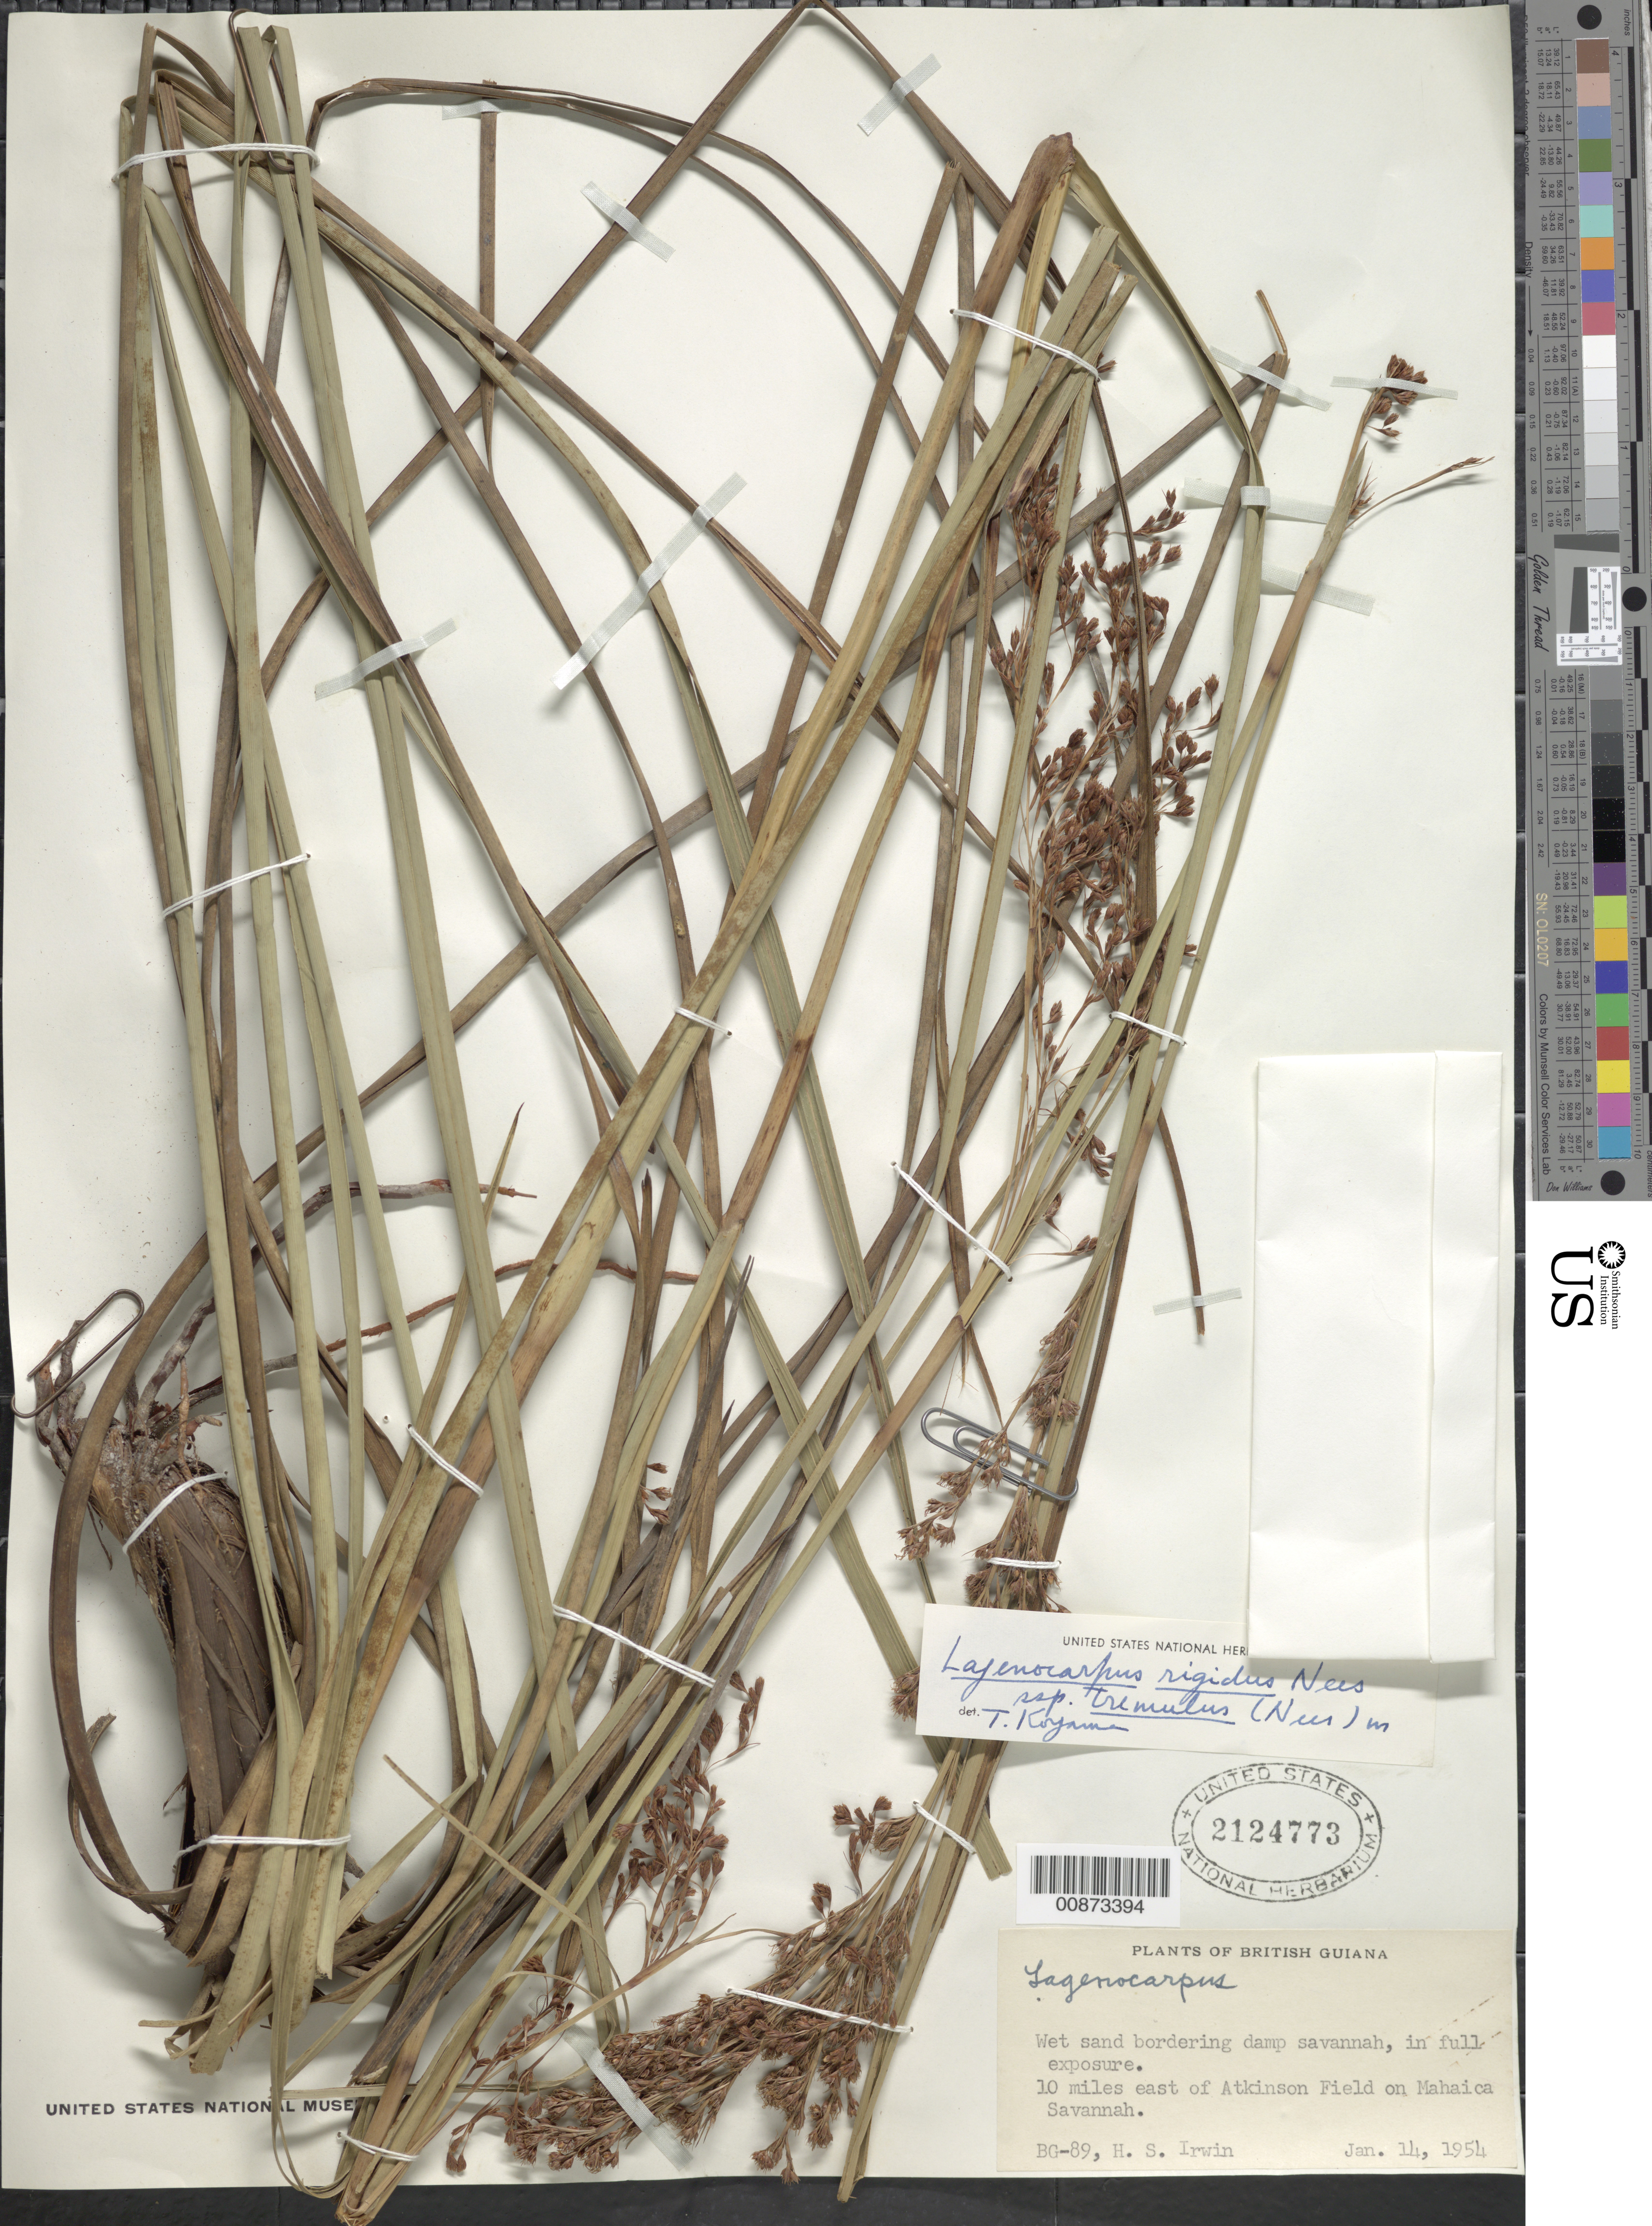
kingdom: Plantae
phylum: Tracheophyta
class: Liliopsida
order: Poales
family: Cyperaceae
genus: Lagenocarpus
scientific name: Lagenocarpus rigidus subsp. tremulus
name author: (Nees) T. Koyama & Maguire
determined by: Koyama, Tetsuo M.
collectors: H. Irwin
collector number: BG 89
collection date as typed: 14-Jan-54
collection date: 1954-01-14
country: Guyana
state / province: Demerara-Mahaica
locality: Mahaica Savannah, 10 miles east of Atkinson Field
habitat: Wet sand bordering damp savanna, in full exposure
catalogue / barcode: US 2124773